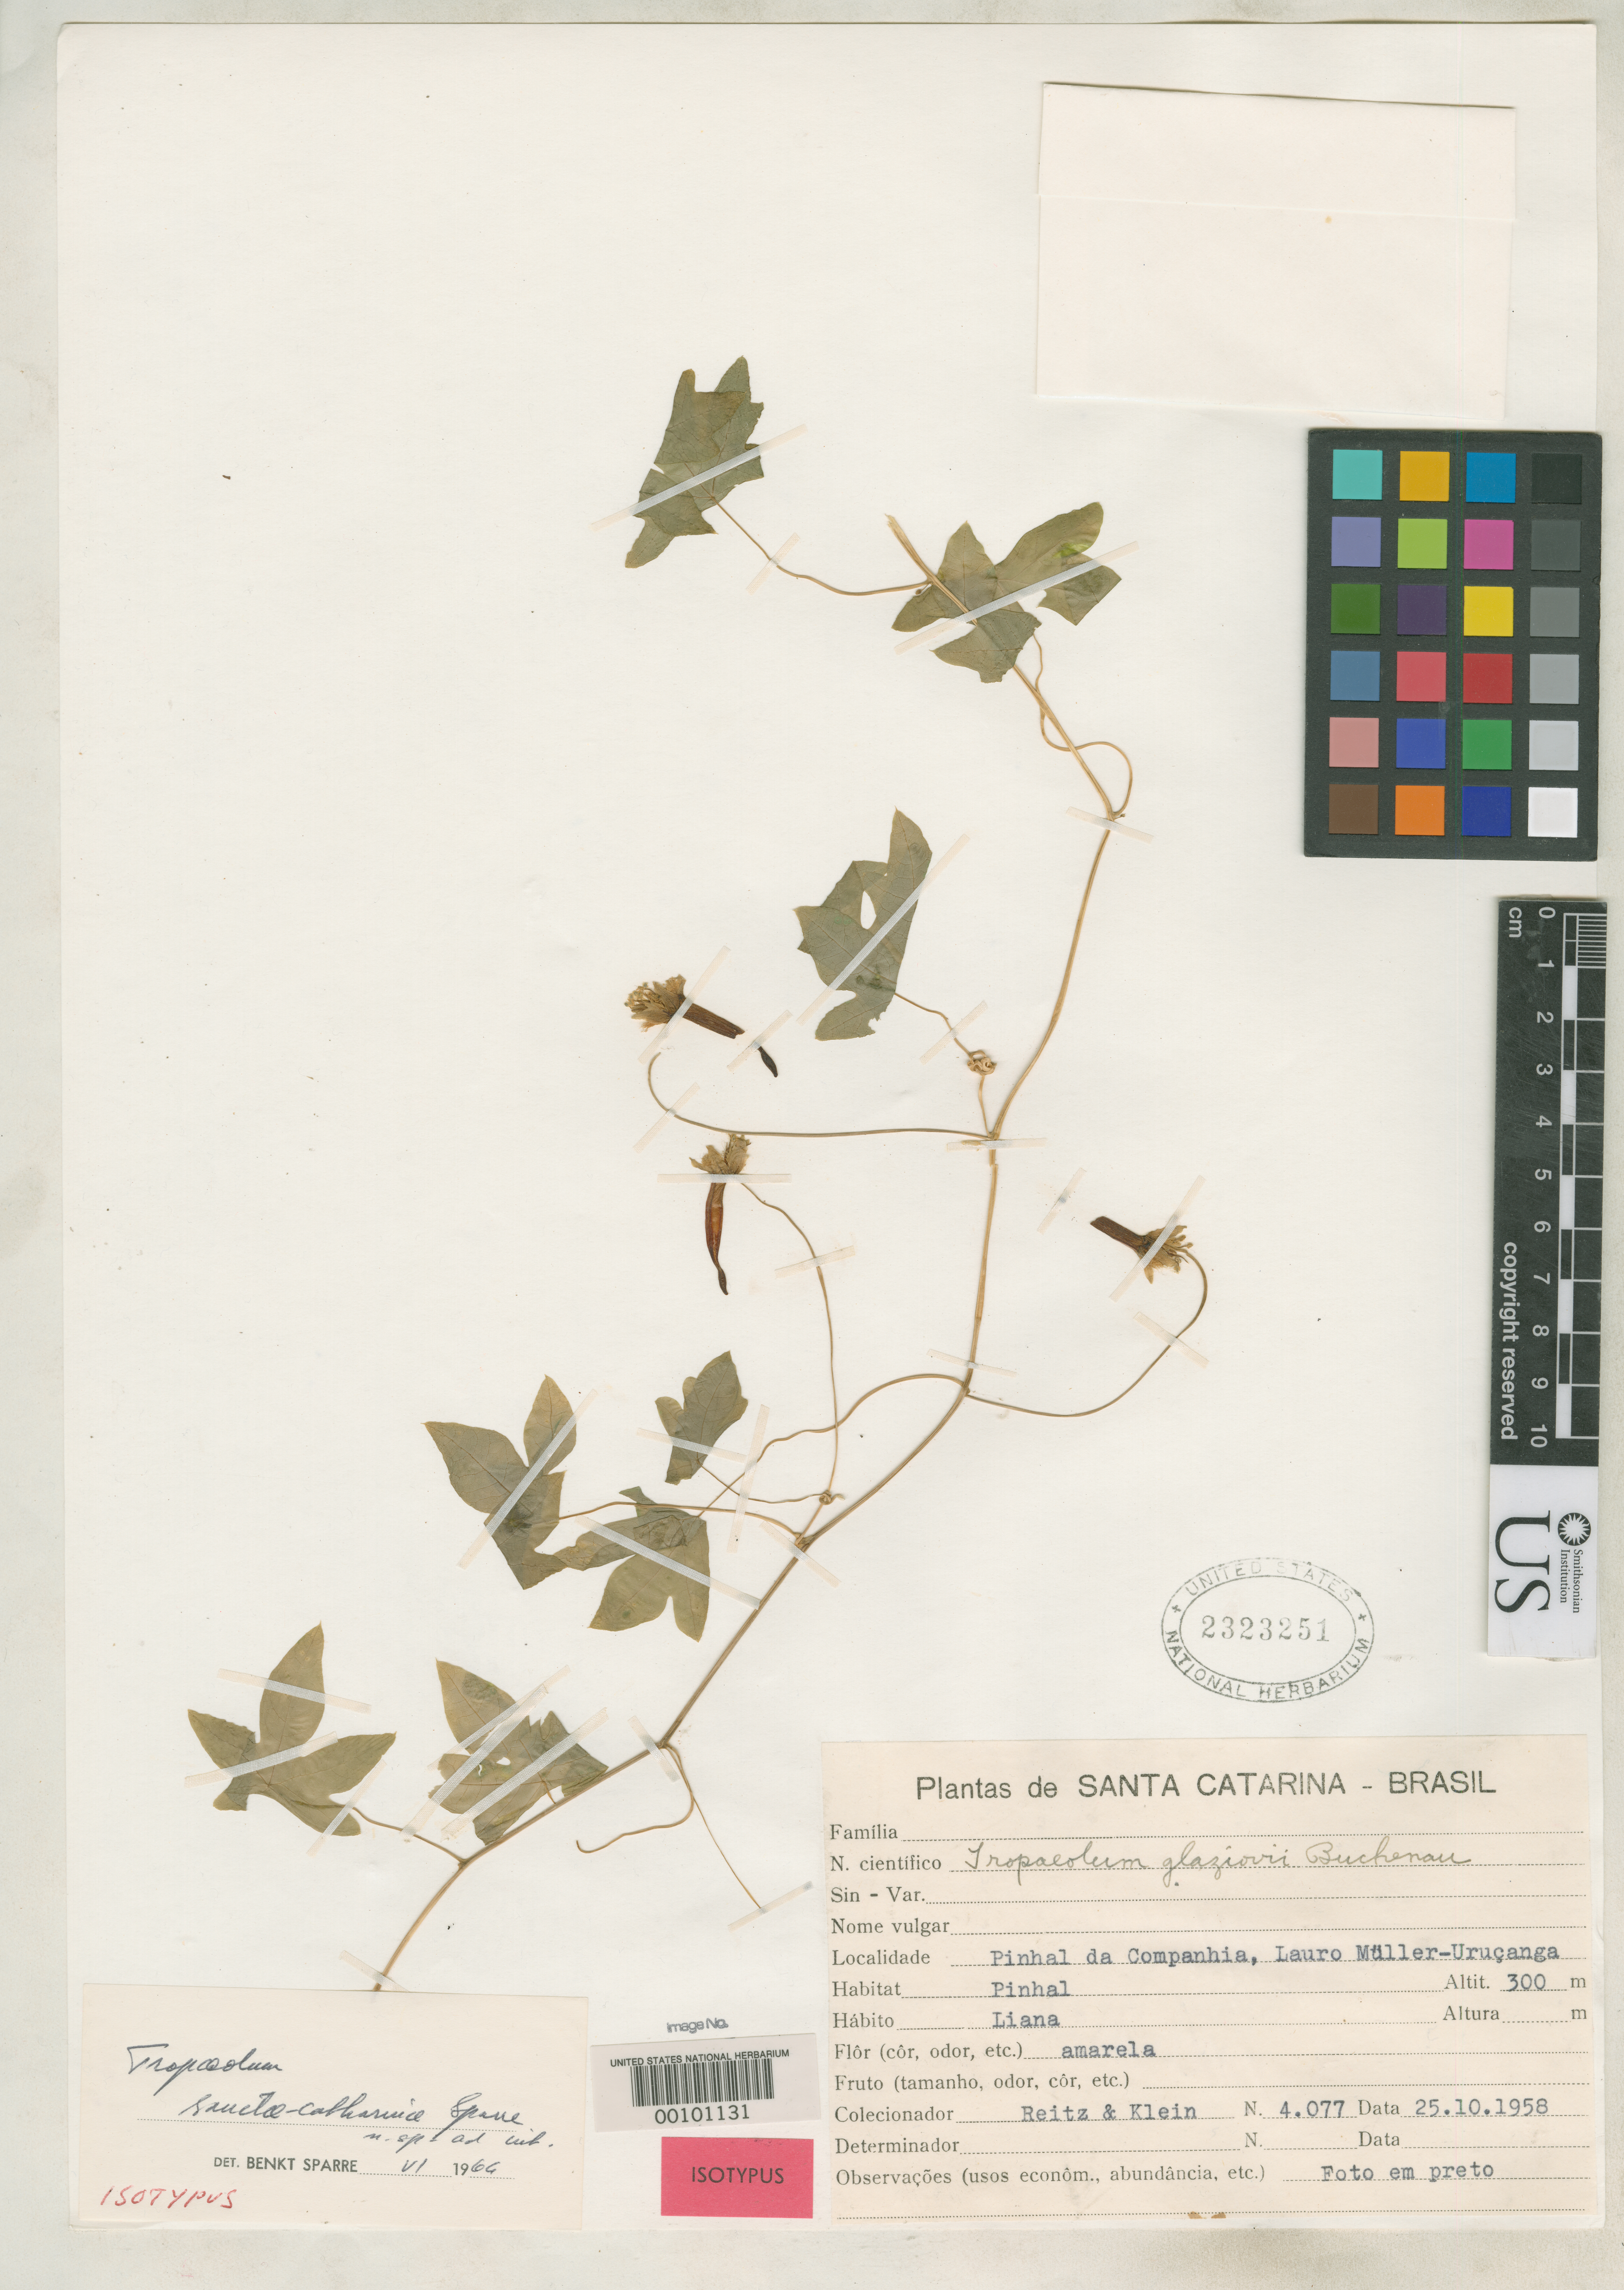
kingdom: Plantae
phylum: Tracheophyta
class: Magnoliopsida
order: Brassicales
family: Tropaeolaceae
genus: Tropaeolum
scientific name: Tropaeolum sanctae-catharinae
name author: Sparre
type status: Isotype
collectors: R. Reitz & R. M. Klein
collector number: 4077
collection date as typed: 25 Oct 1958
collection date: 1958-10-25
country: Brazil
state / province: Santa Catarina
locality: Pinhal de Campanhia.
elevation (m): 300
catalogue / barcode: US 2323251